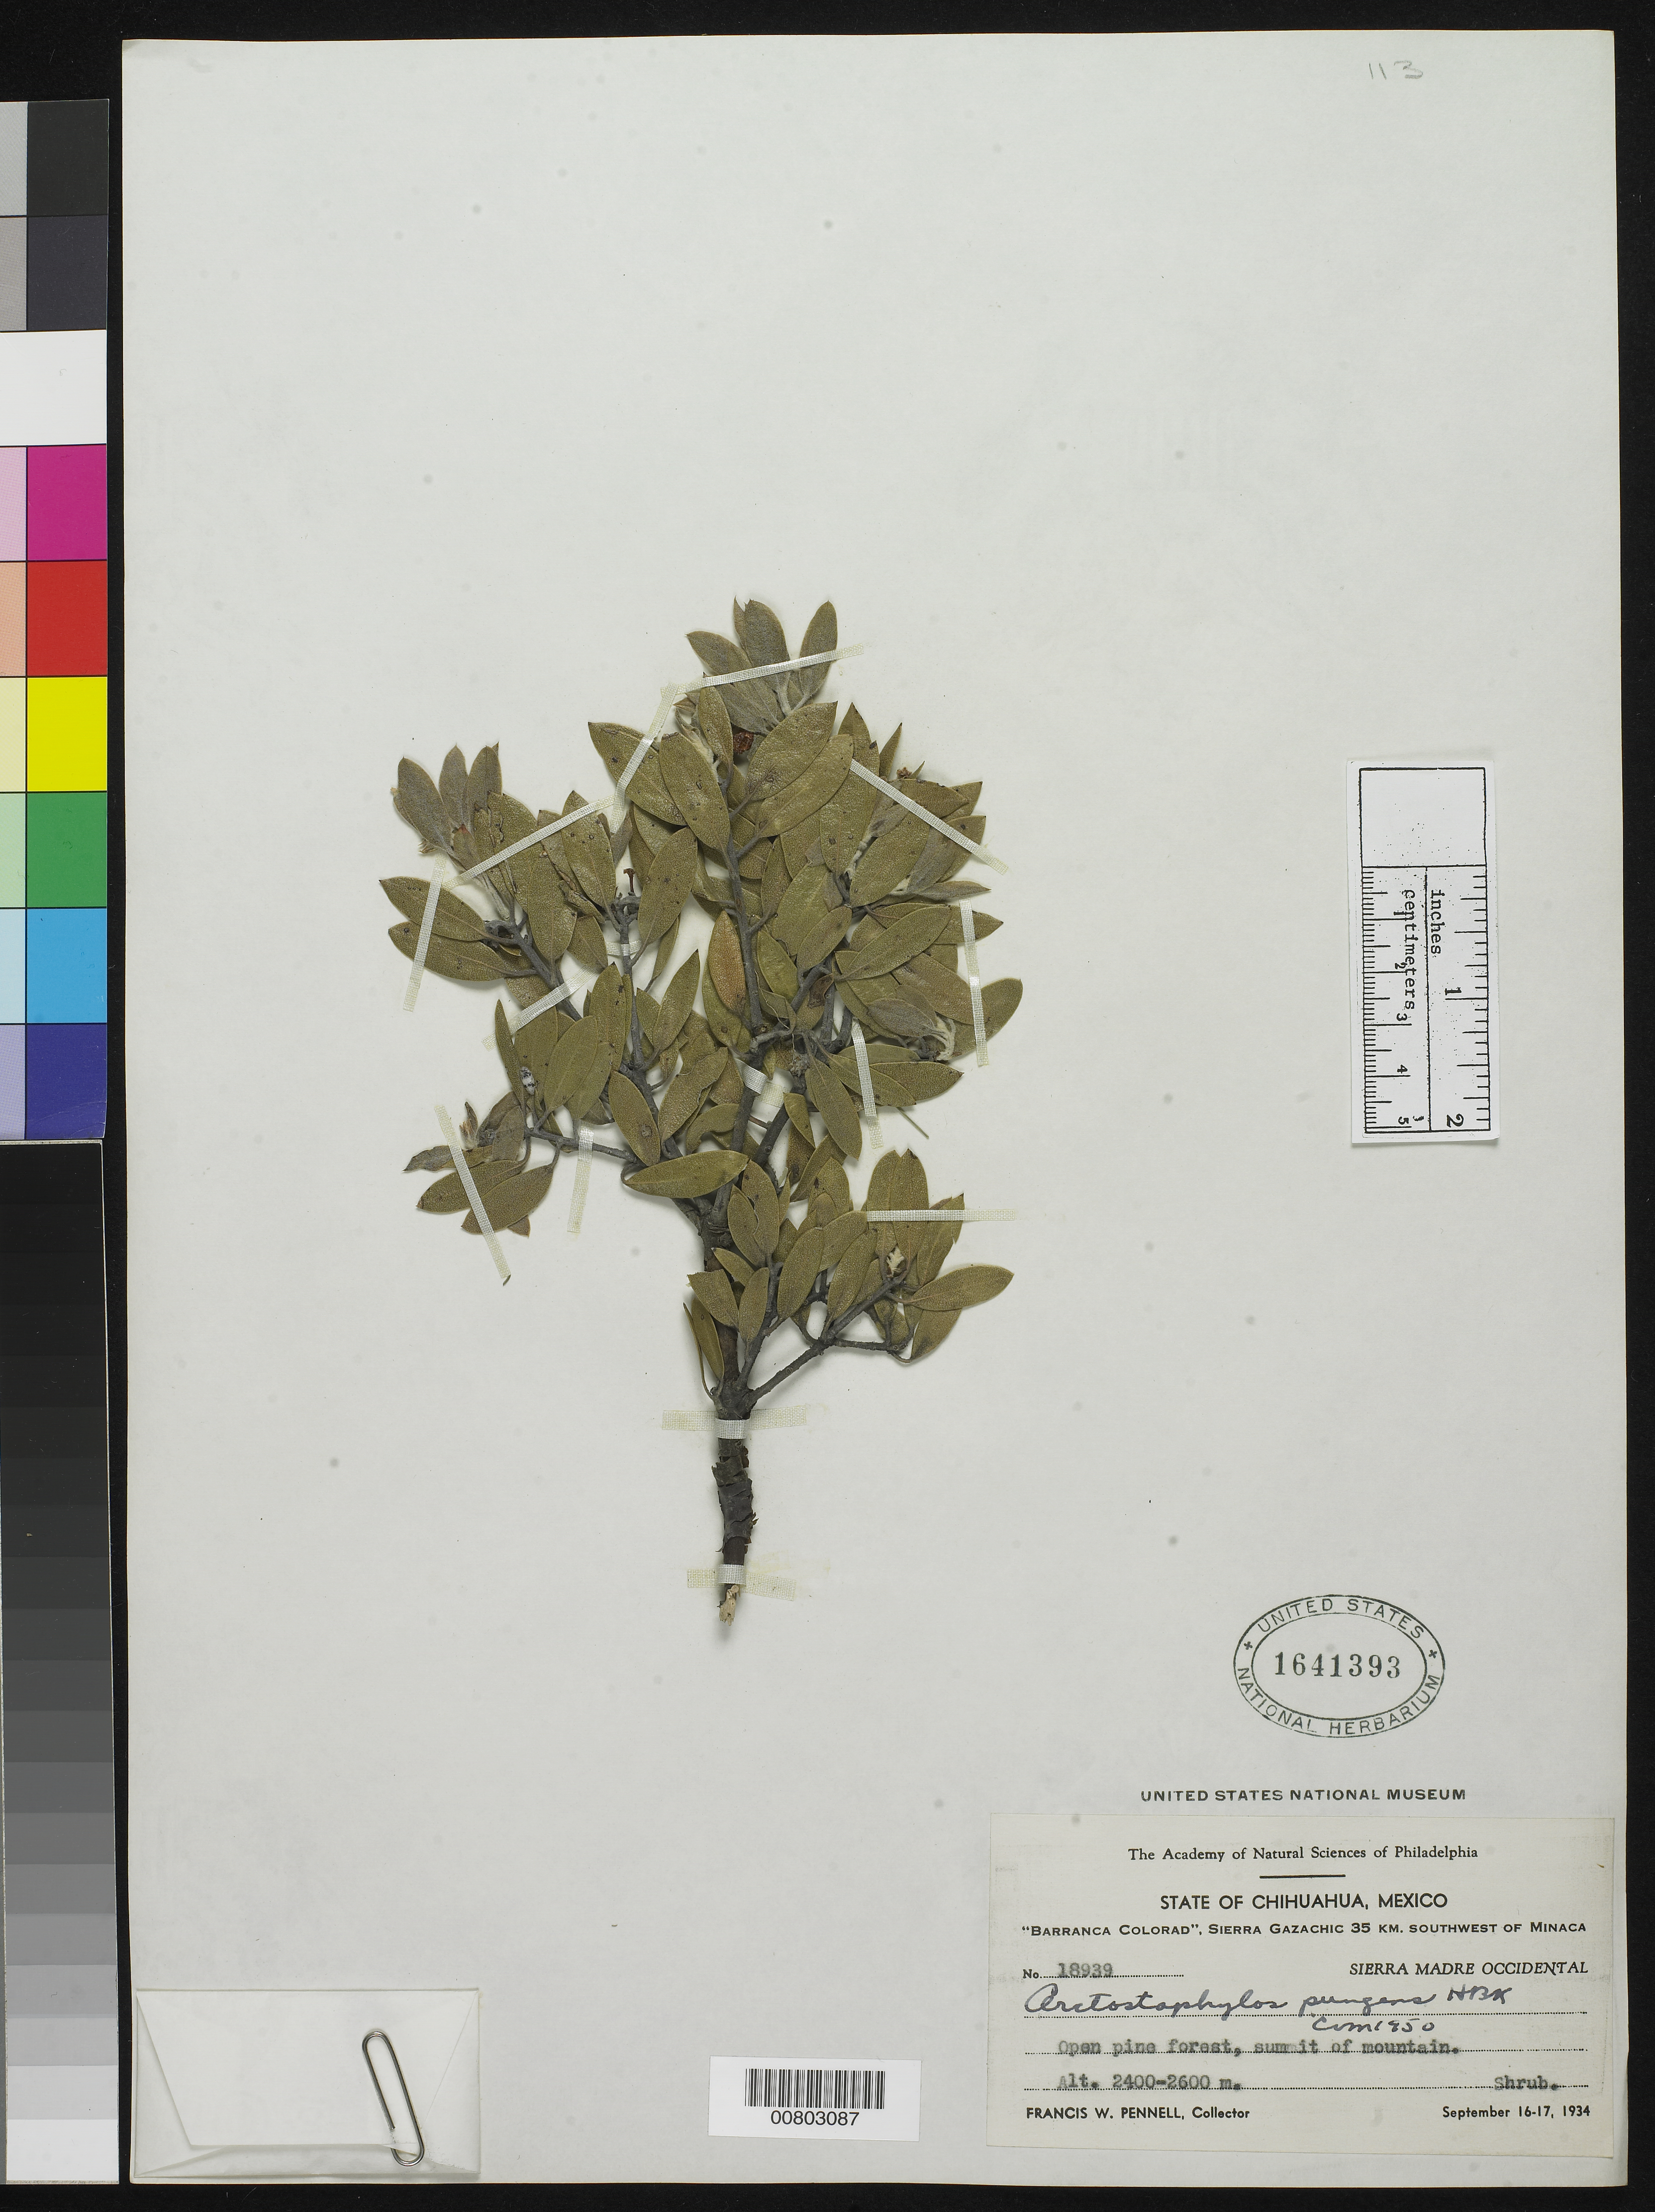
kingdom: Plantae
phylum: Tracheophyta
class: Magnoliopsida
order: Ericales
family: Ericaceae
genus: Arctostaphylos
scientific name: Arctostaphylos pungens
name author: Kunth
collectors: F. W. Pennell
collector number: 18939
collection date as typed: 16 Sep 1934 to 17 Sep 1934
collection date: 1934-09-16/1934-09-17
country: Mexico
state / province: Chihuahua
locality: Barranca Colorad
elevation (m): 2600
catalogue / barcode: US 1641393